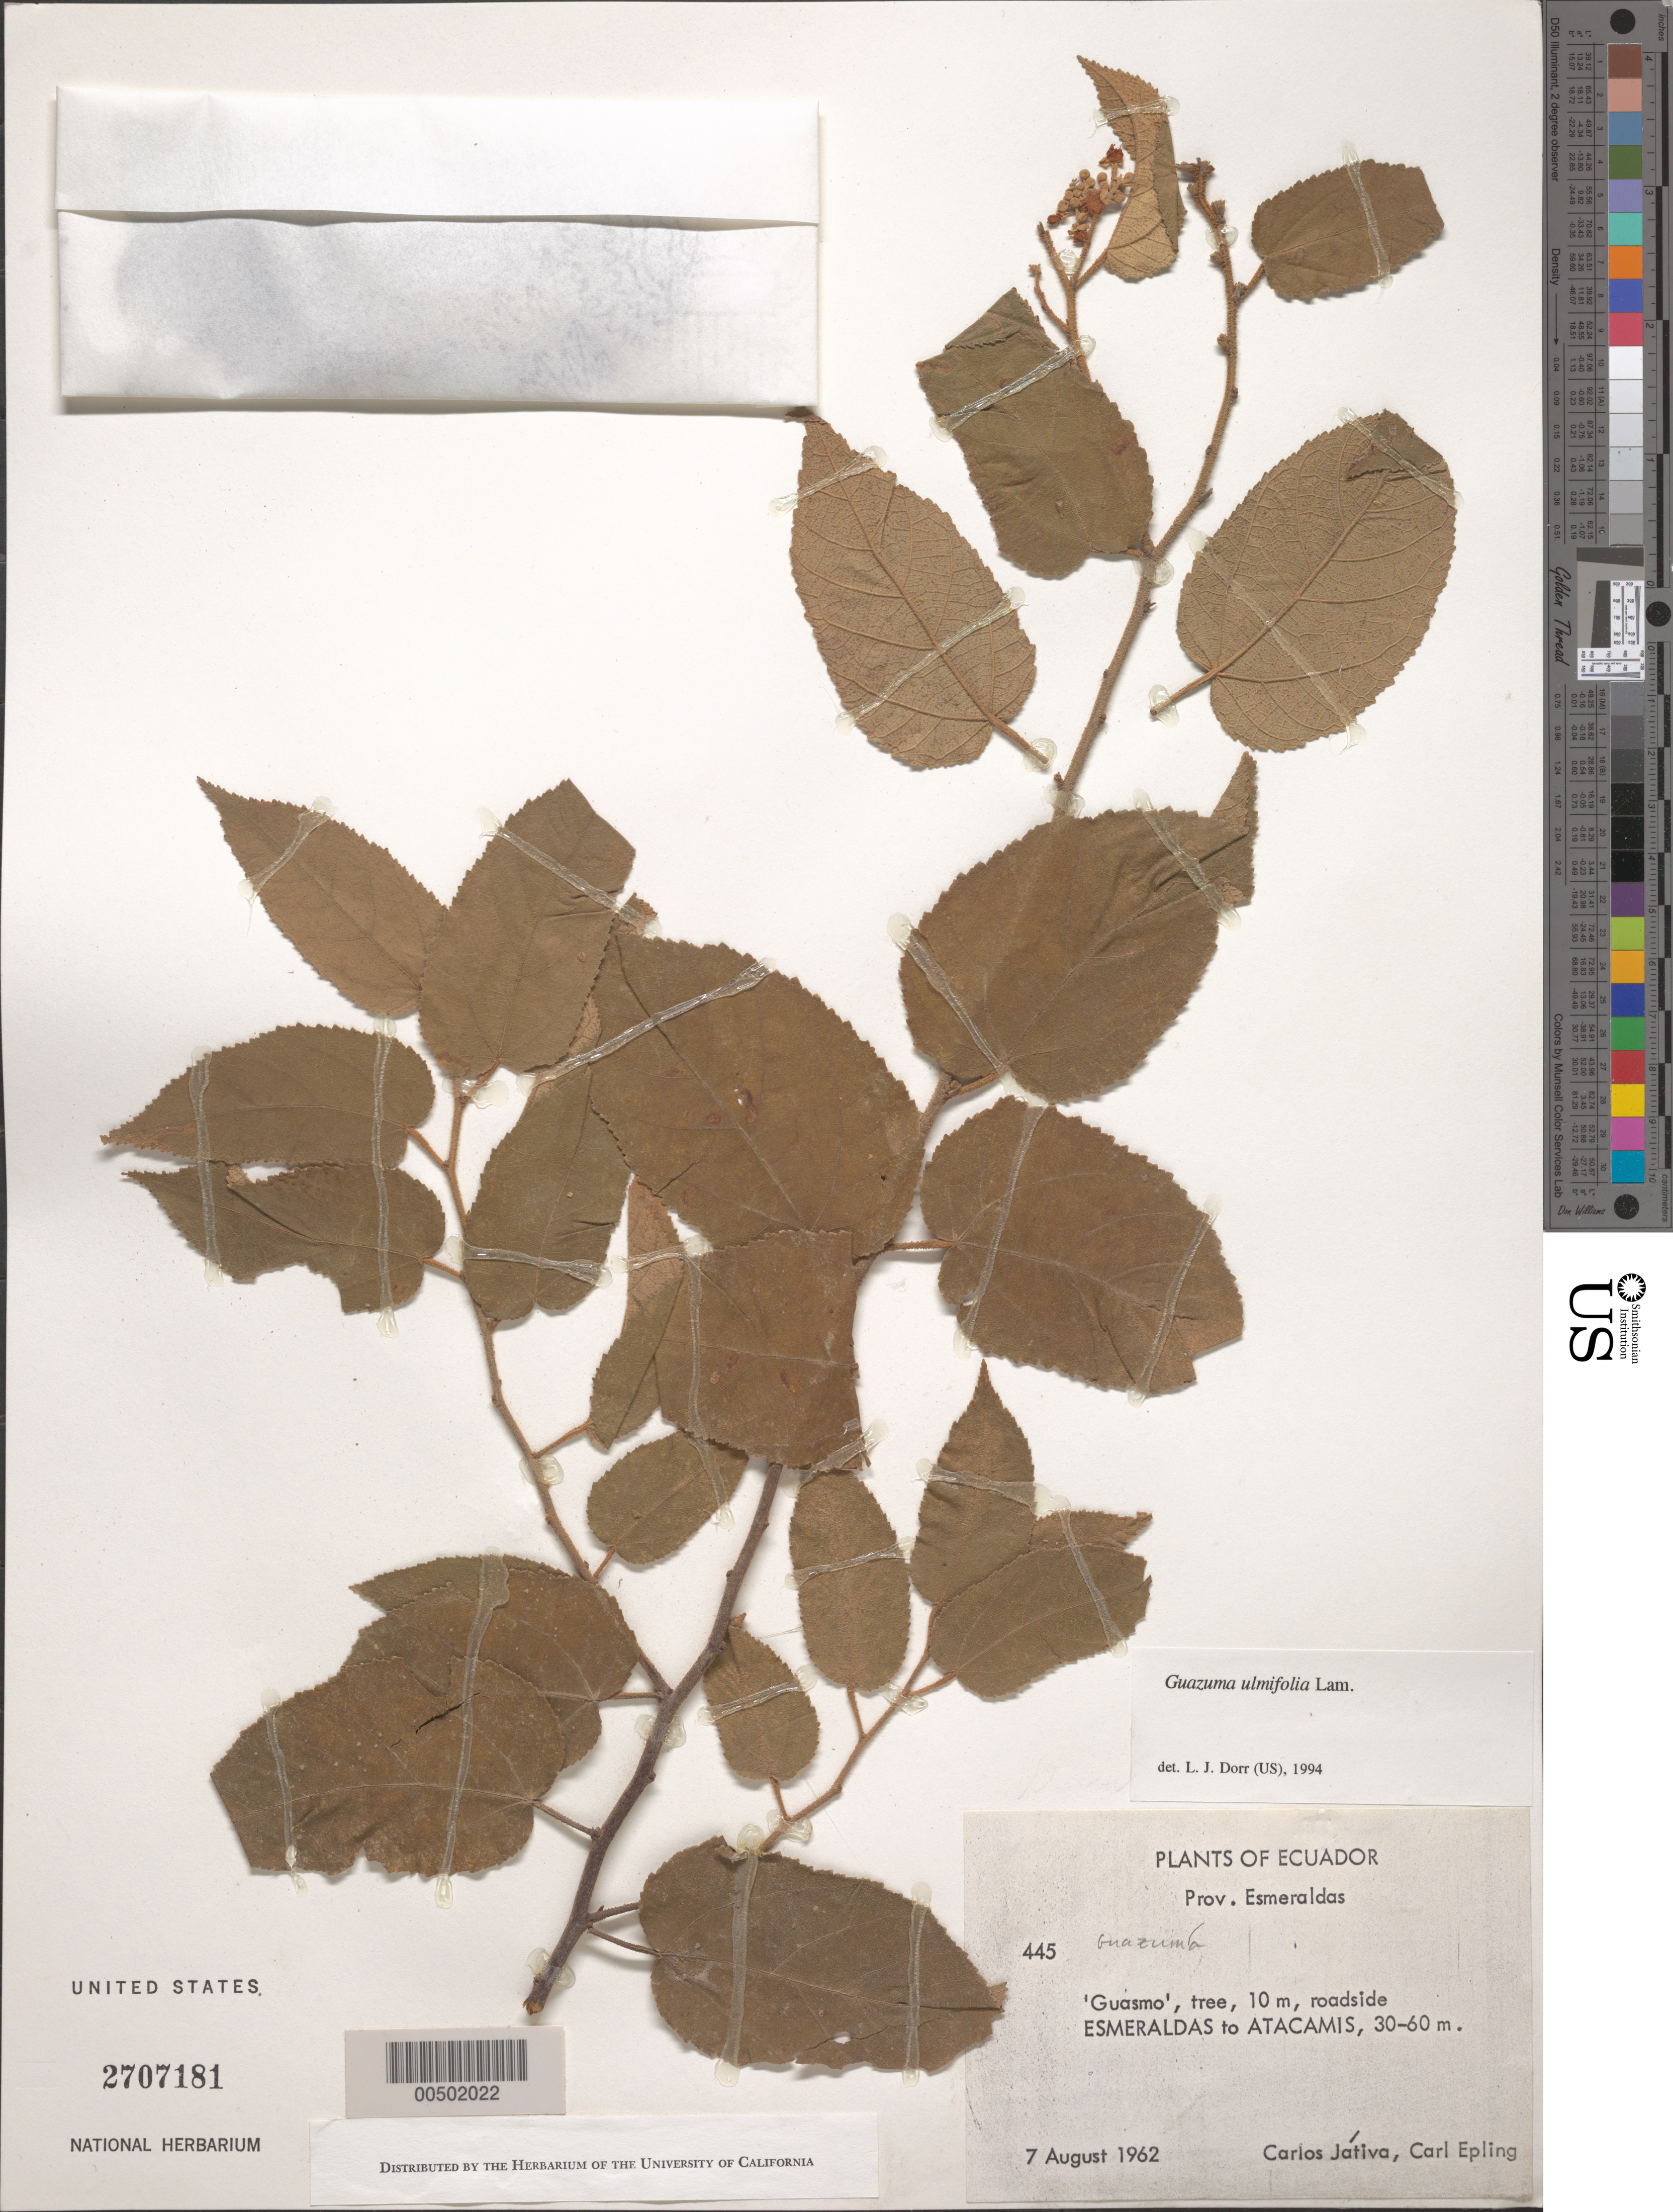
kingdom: Plantae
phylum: Tracheophyta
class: Magnoliopsida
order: Malvales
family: Malvaceae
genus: Guazuma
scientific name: Guazuma ulmifolia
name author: Lam.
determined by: Dorr, L. J., (BOT), Smithsonian Institution - National Museum of Natural History (UNITED STATES)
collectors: C. D. Játiva & C. C. Epling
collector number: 445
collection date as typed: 07 Aug 1962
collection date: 1962-08-07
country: Ecuador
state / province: Esmeraldas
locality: Esmeraldas to Atacames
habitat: Roadside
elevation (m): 30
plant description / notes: Common name: Guasmo; NY-2, S, US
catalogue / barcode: US 2707181